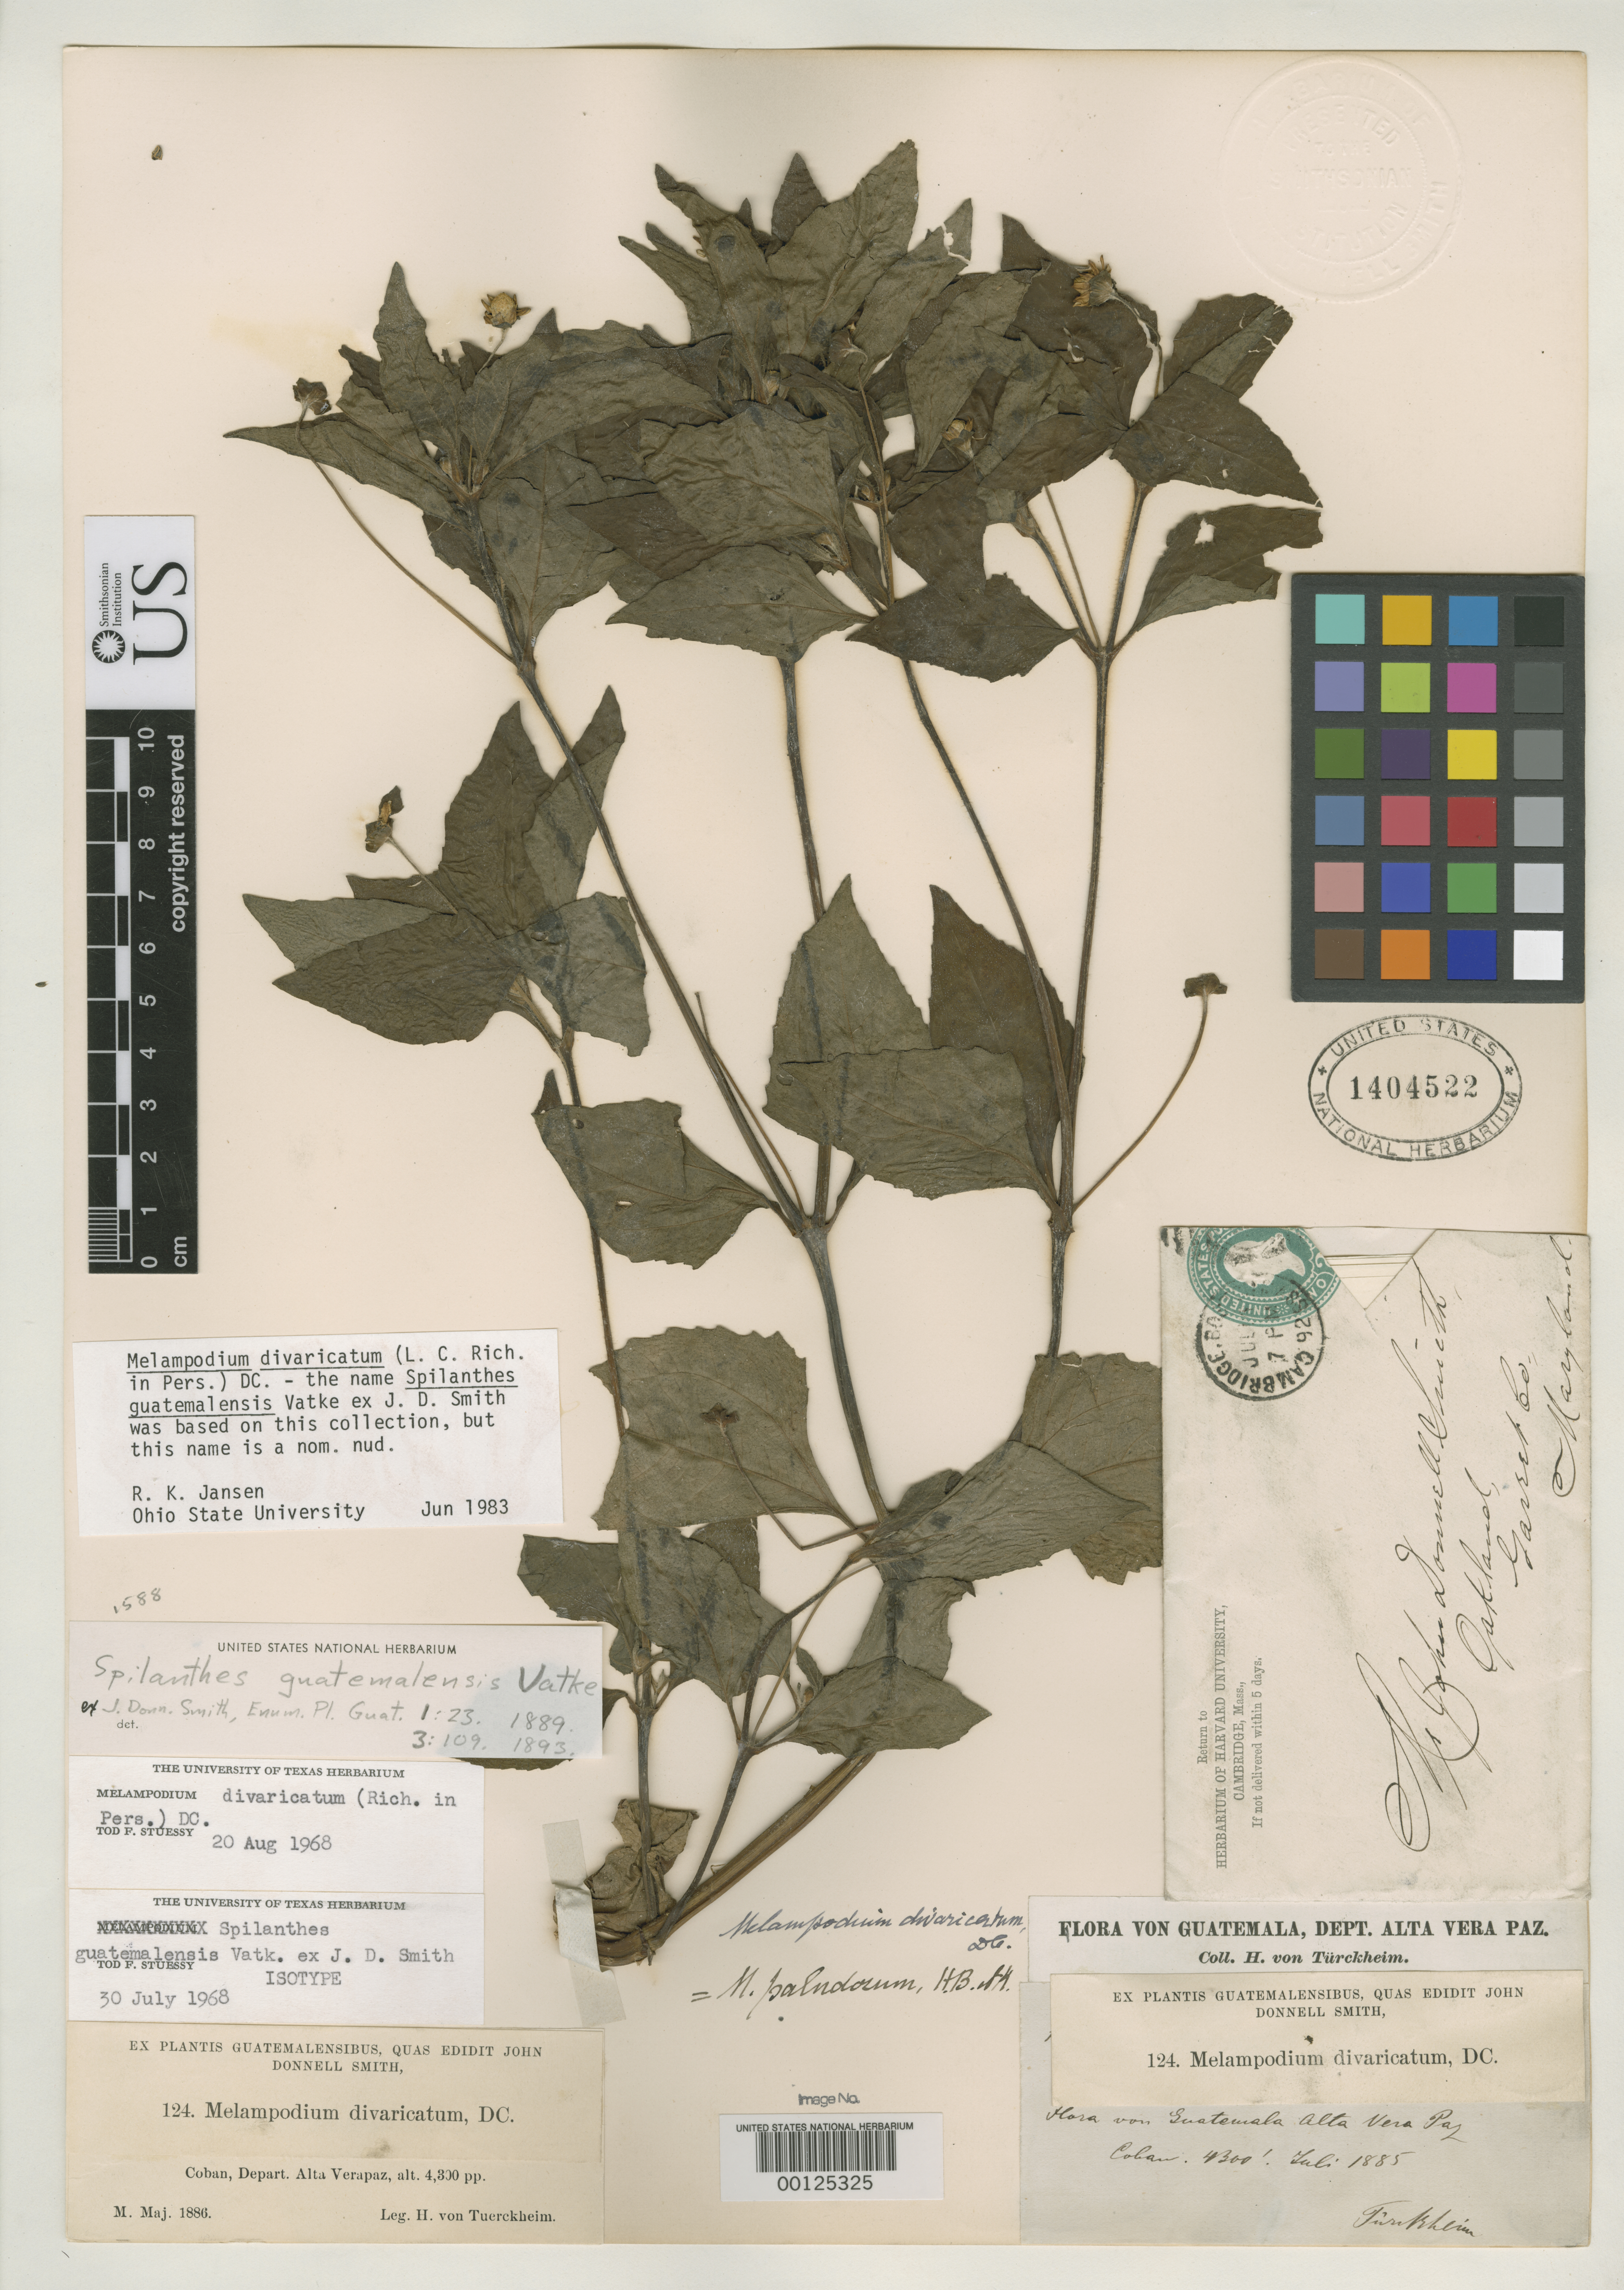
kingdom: Plantae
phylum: Tracheophyta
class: Magnoliopsida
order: Asterales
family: Asteraceae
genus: Spilanthes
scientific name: Spilanthes guatemalensis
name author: Donn. Sm.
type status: Isolectotype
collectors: H. von Türckheim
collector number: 124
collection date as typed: Jul 1885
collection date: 1885-07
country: Guatemala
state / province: Alta Verapaz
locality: Cobán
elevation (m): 1311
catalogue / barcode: US 1404522